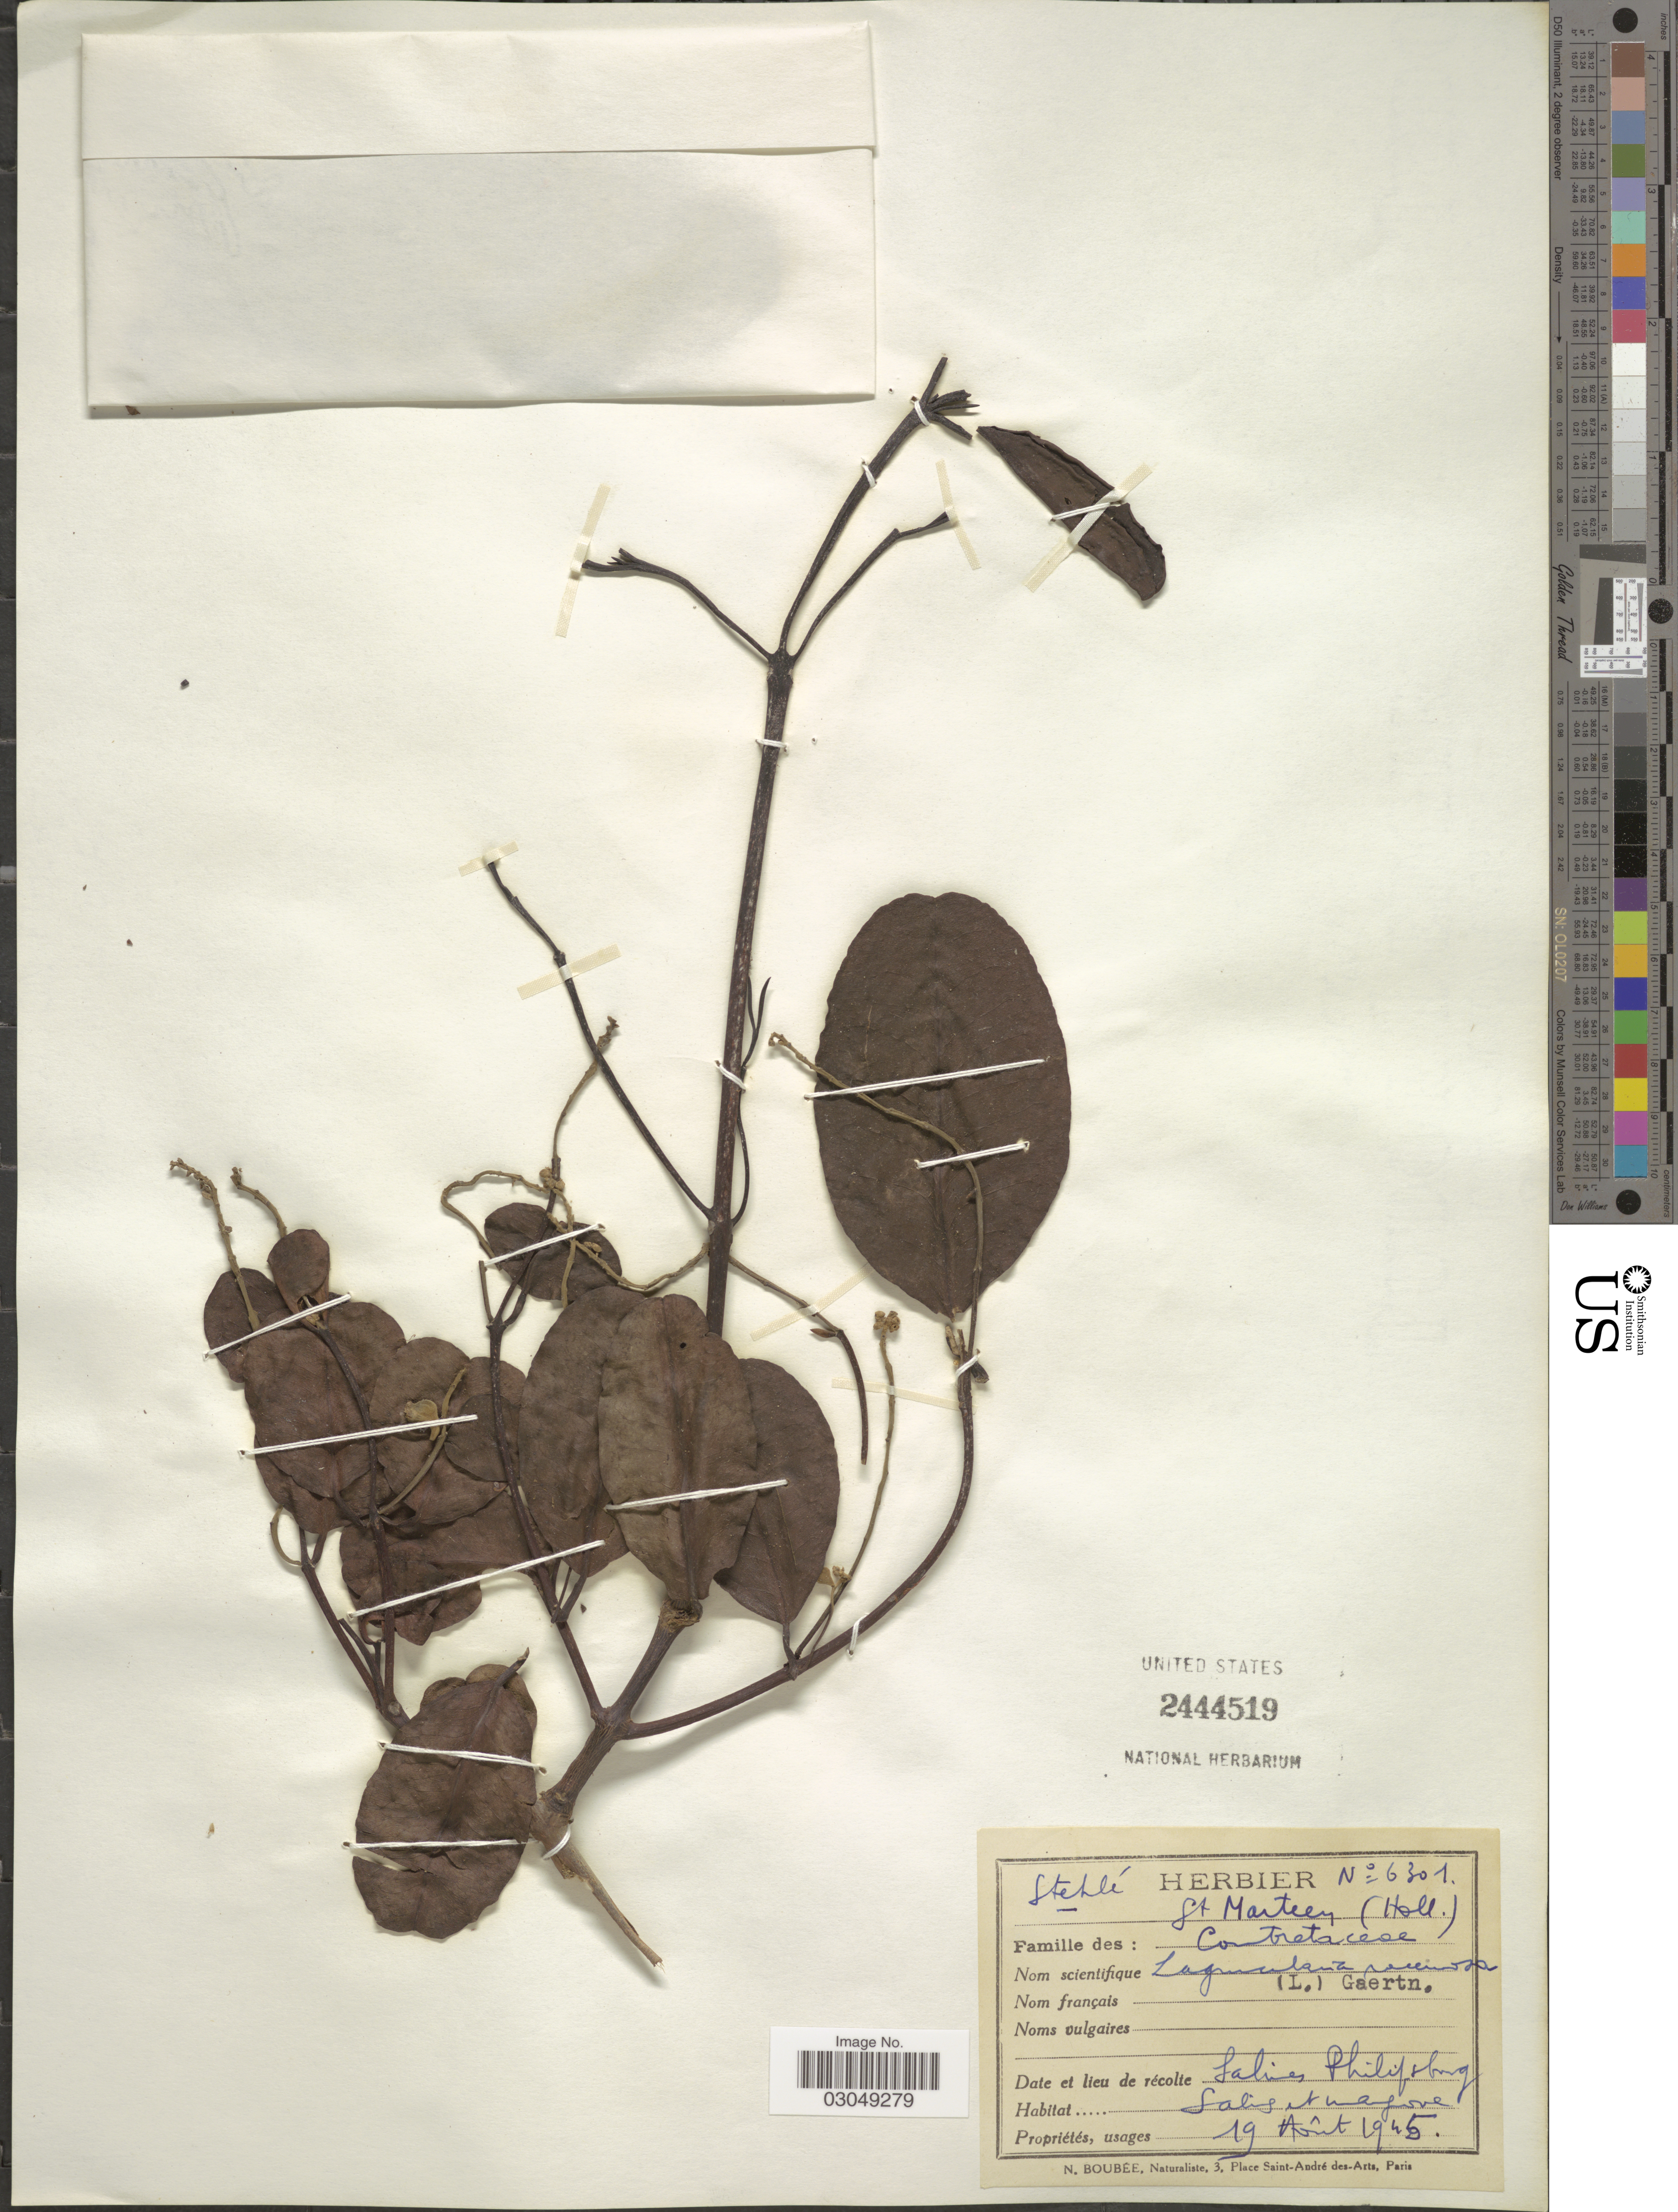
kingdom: Plantae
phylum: Tracheophyta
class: Magnoliopsida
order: Myrtales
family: Combretaceae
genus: Laguncularia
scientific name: Laguncularia racemosa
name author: (L.) C.F. Gaertn.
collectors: -- Stehlé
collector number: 6301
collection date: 1945-08-19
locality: Salines Philipsburg, Salines et mangrove.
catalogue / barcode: US 2444519